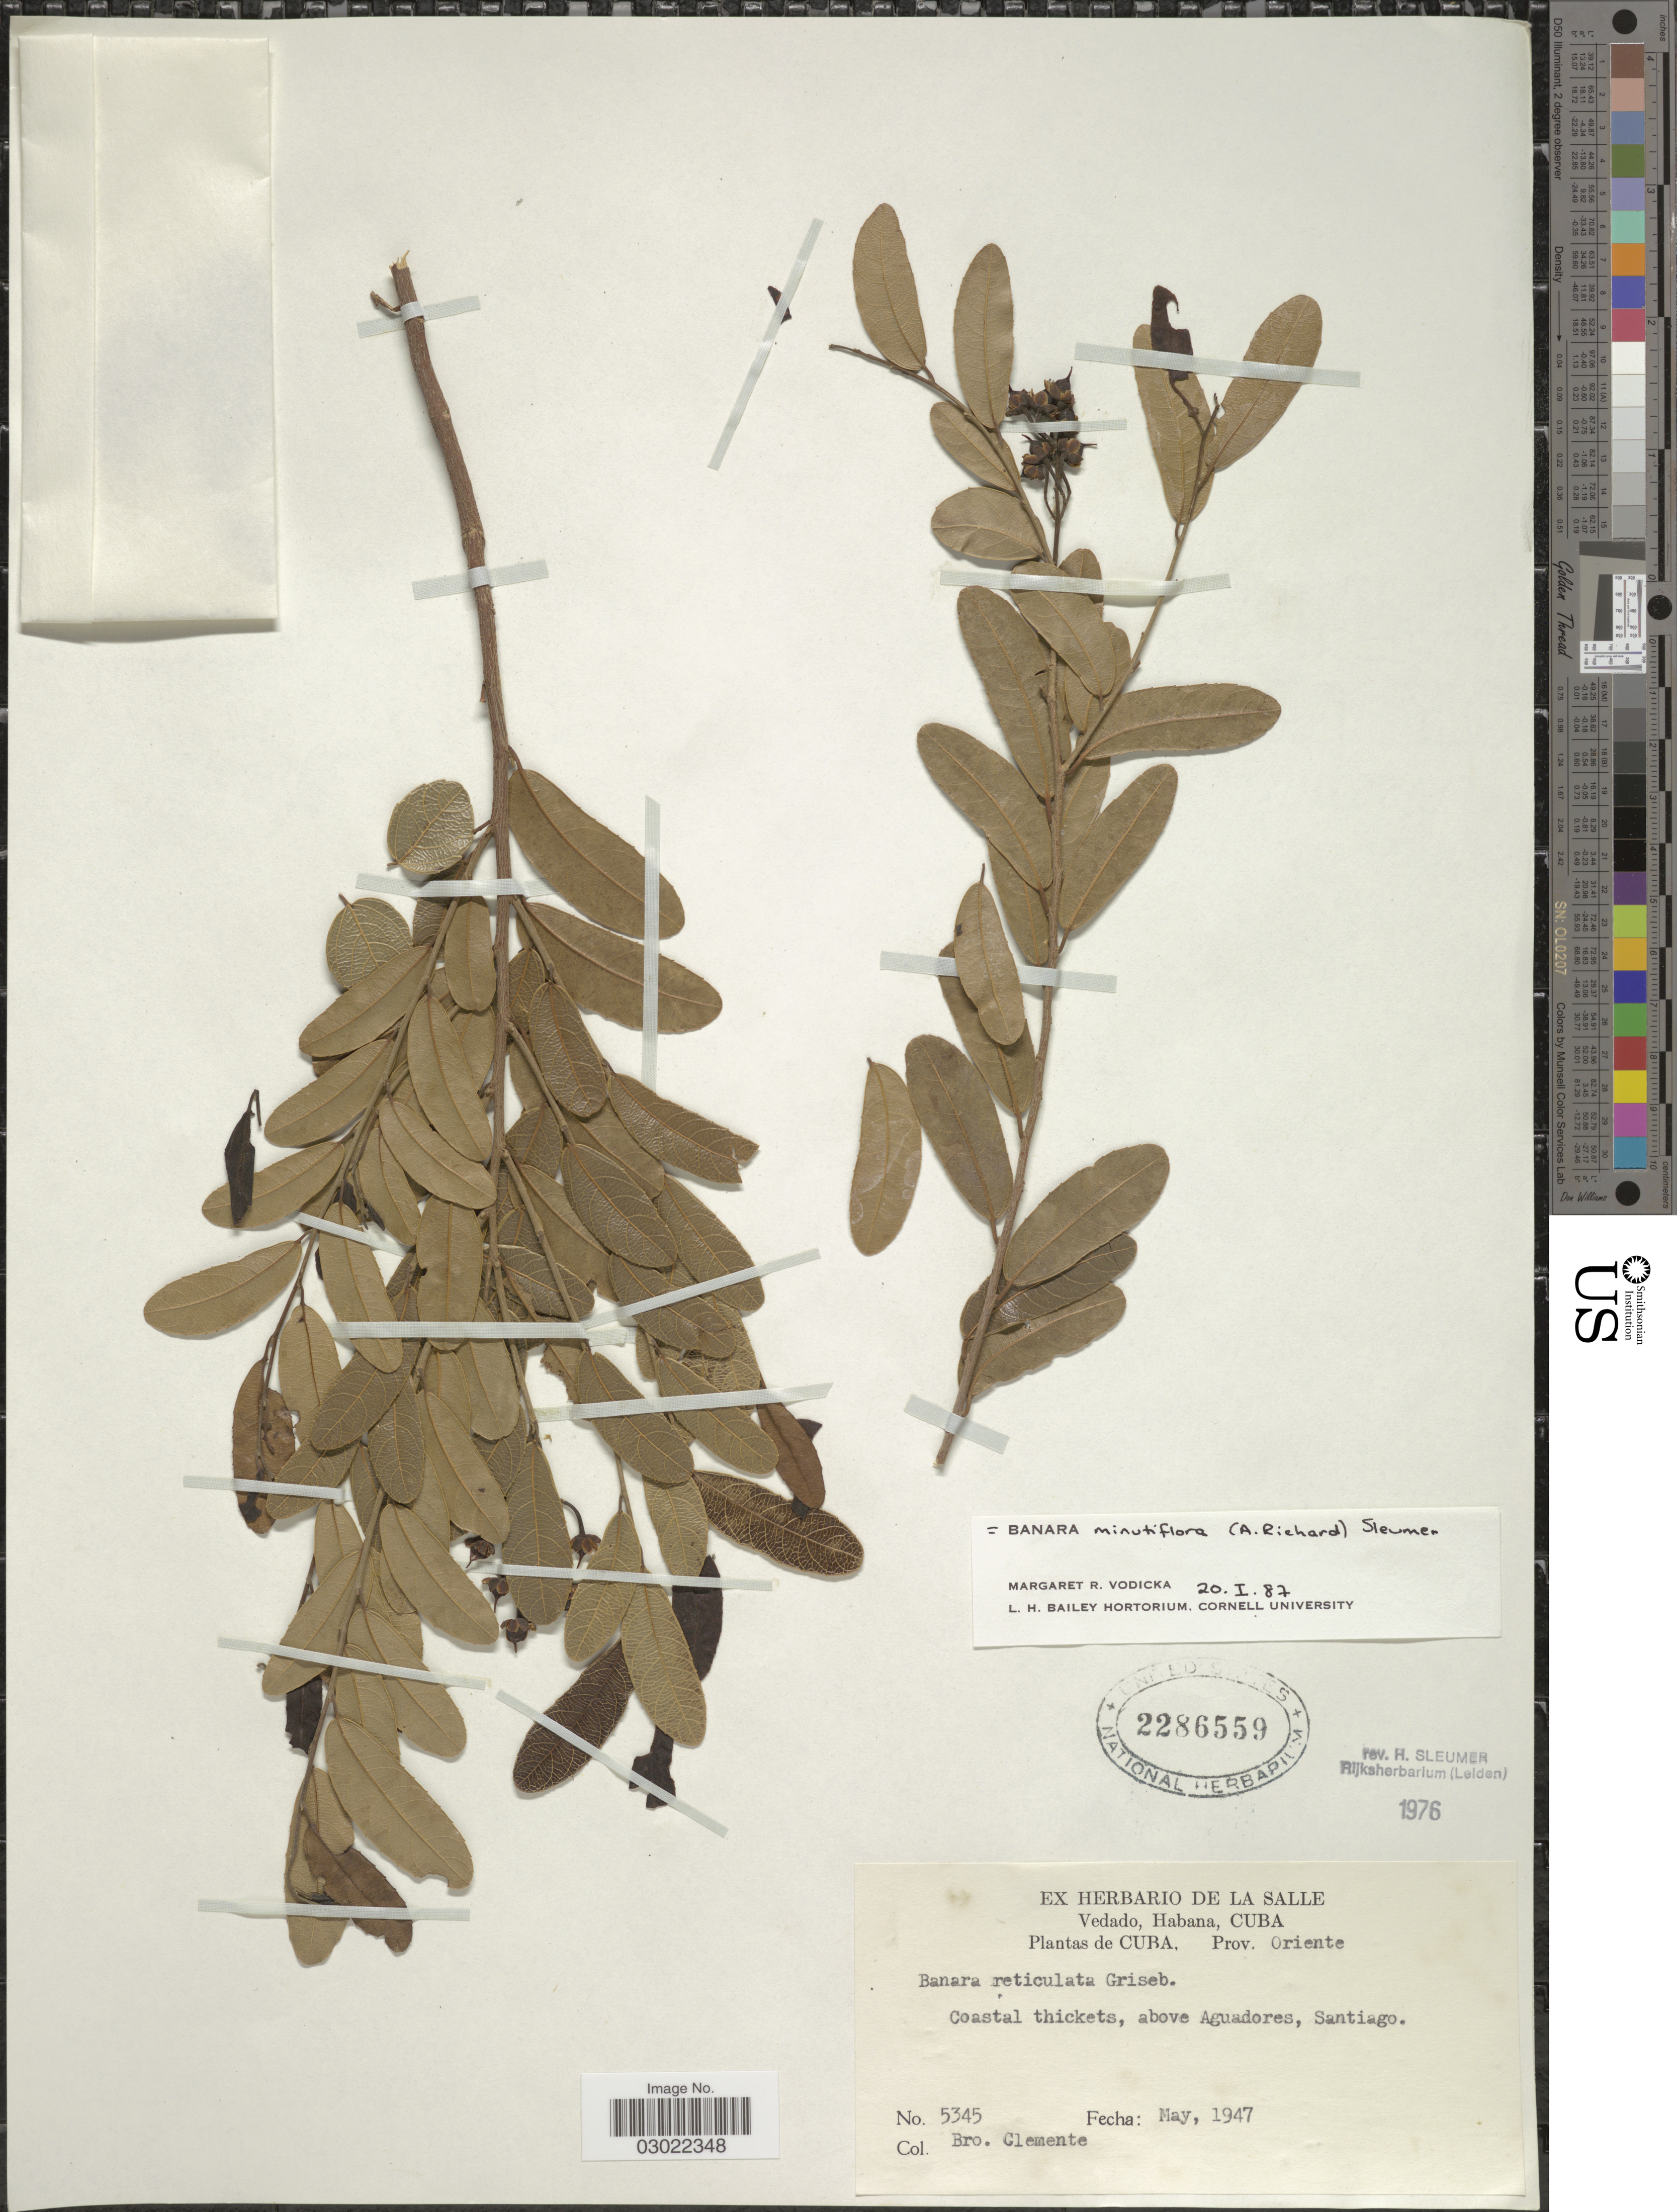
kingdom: Plantae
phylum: Tracheophyta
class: Magnoliopsida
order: Malpighiales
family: Salicaceae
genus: Banara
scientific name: Banara minutiflora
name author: (A. Rich.) Sleumer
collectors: Bro. Clemente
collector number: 5345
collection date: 1947-05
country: Cuba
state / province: Oriente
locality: Prov. Oriente. Coastal thickets, above Aguadores, Santiago.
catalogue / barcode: US 2286559